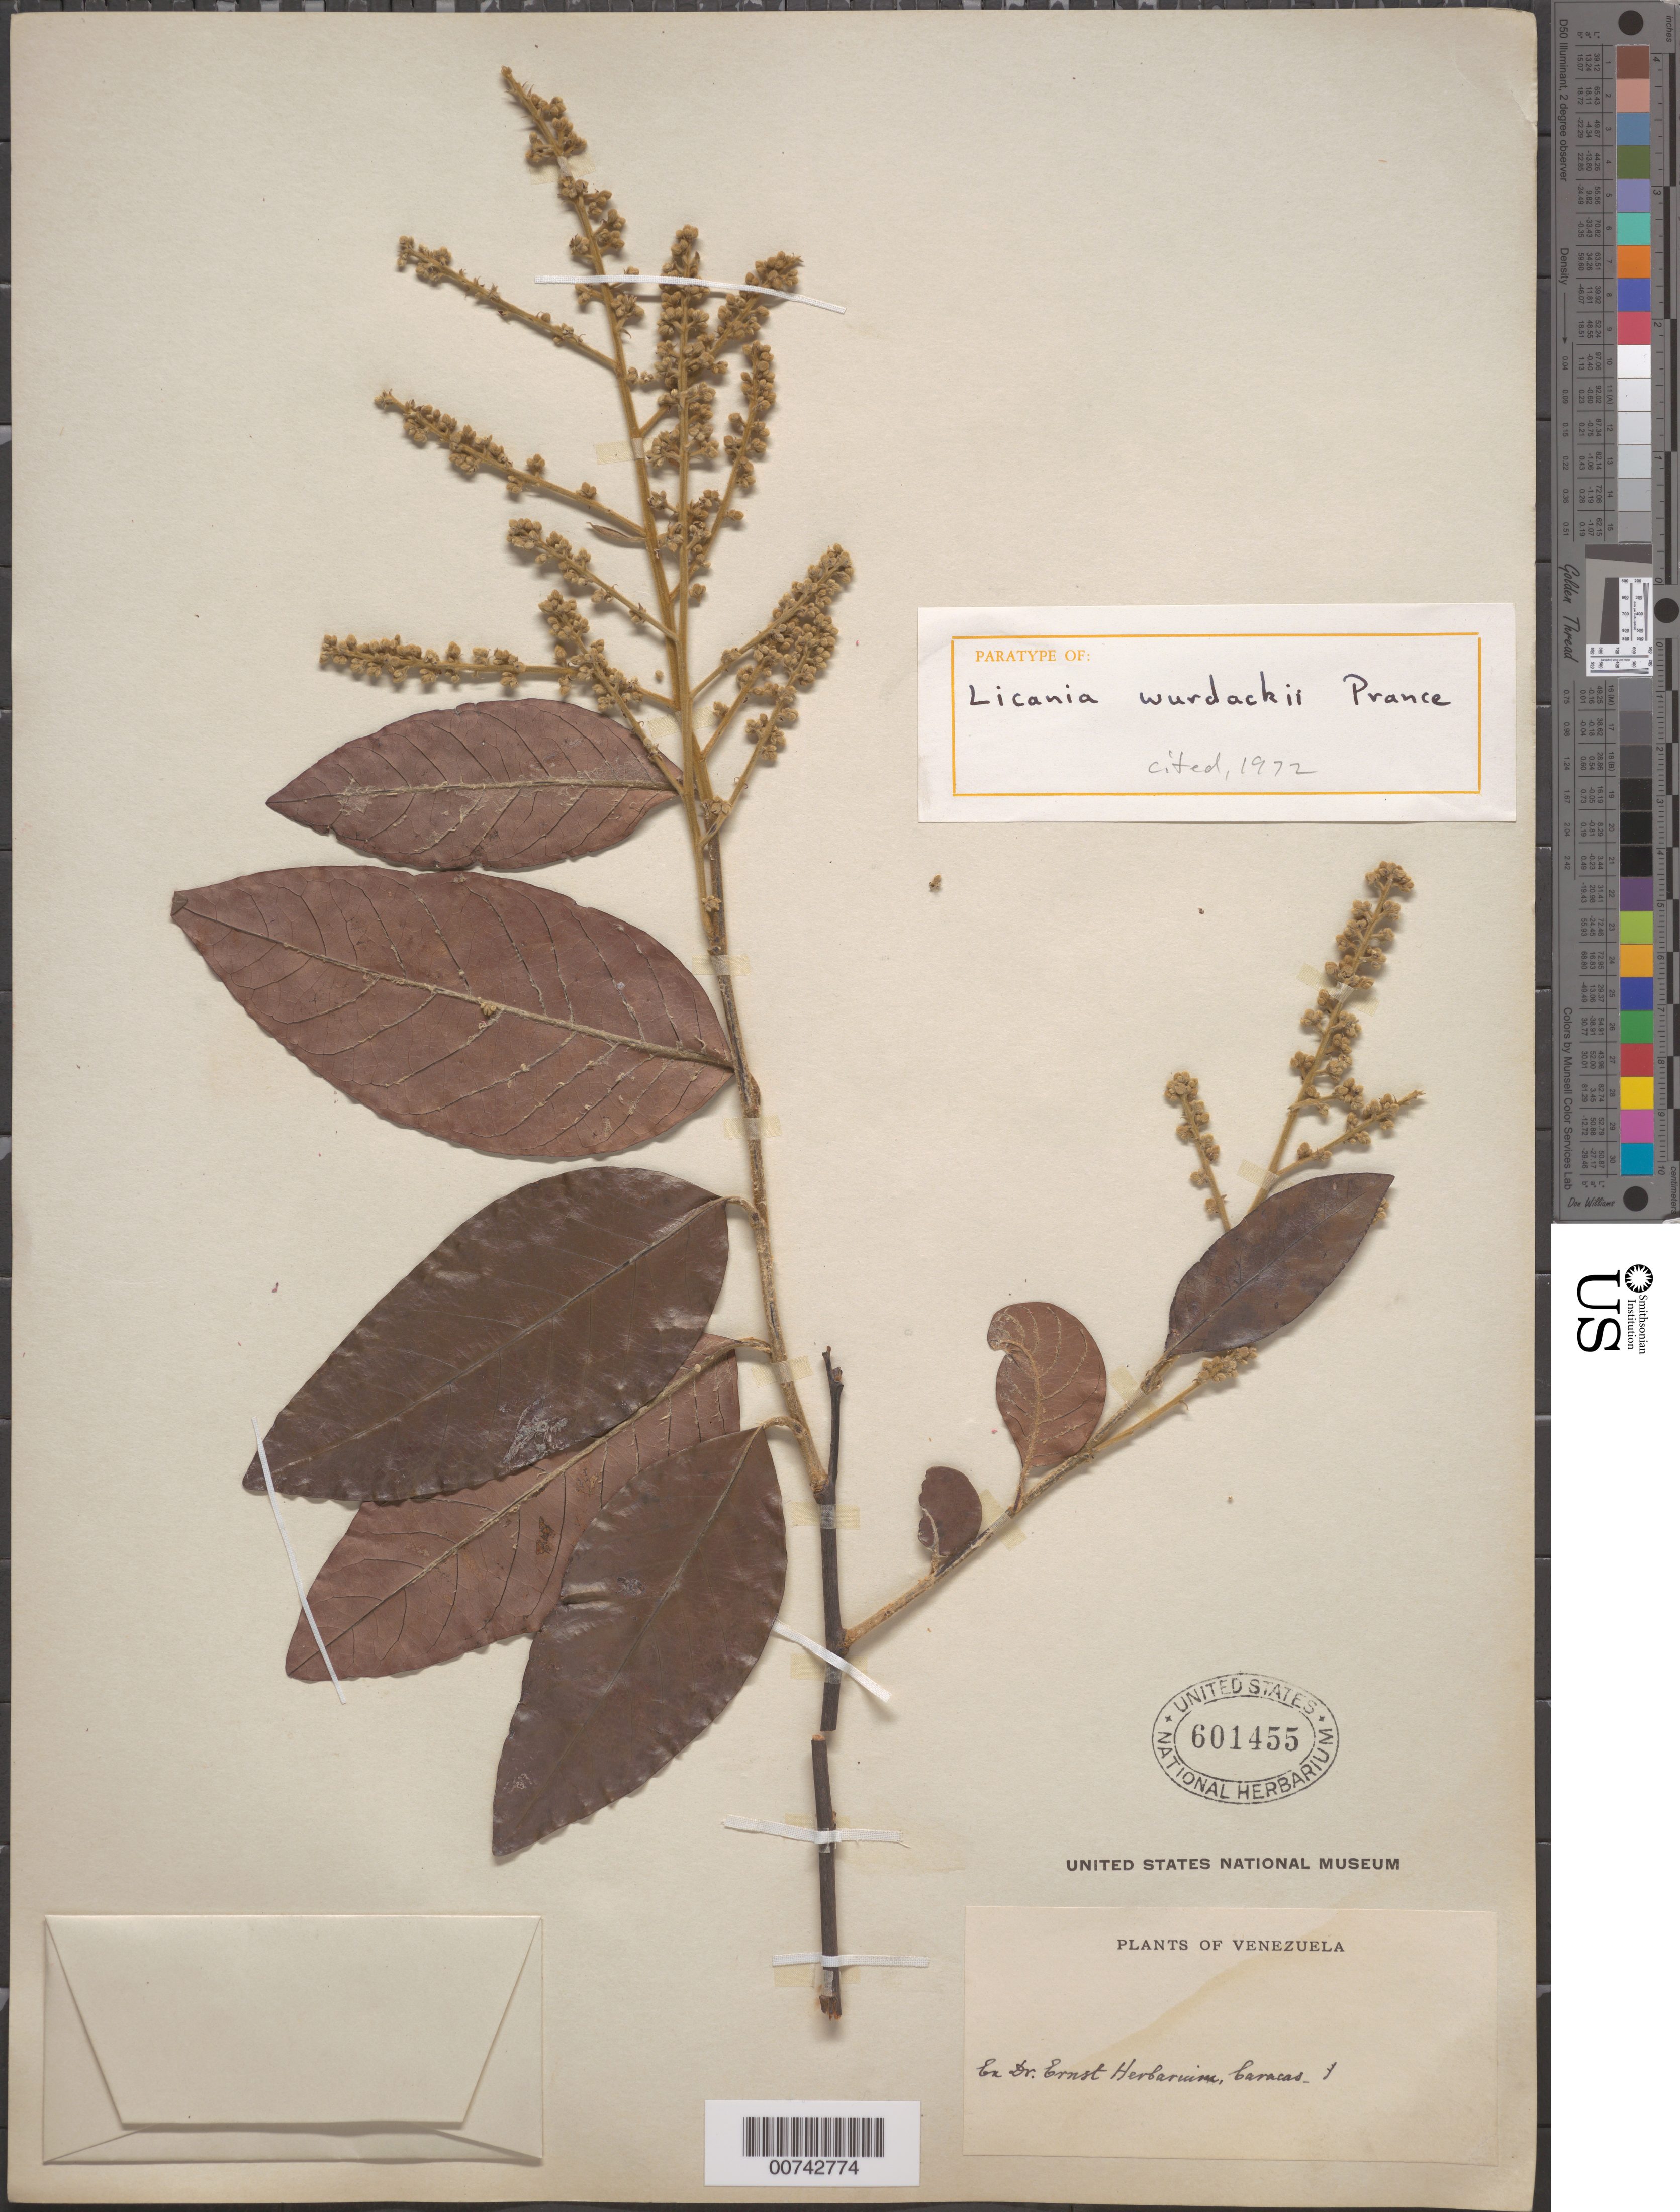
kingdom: Plantae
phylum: Tracheophyta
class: Magnoliopsida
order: Malpighiales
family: Chrysobalanaceae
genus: Leptobalanus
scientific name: Leptobalanus wurdackii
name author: (Prance) Sothers & Prance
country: Venezuela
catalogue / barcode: US 601455